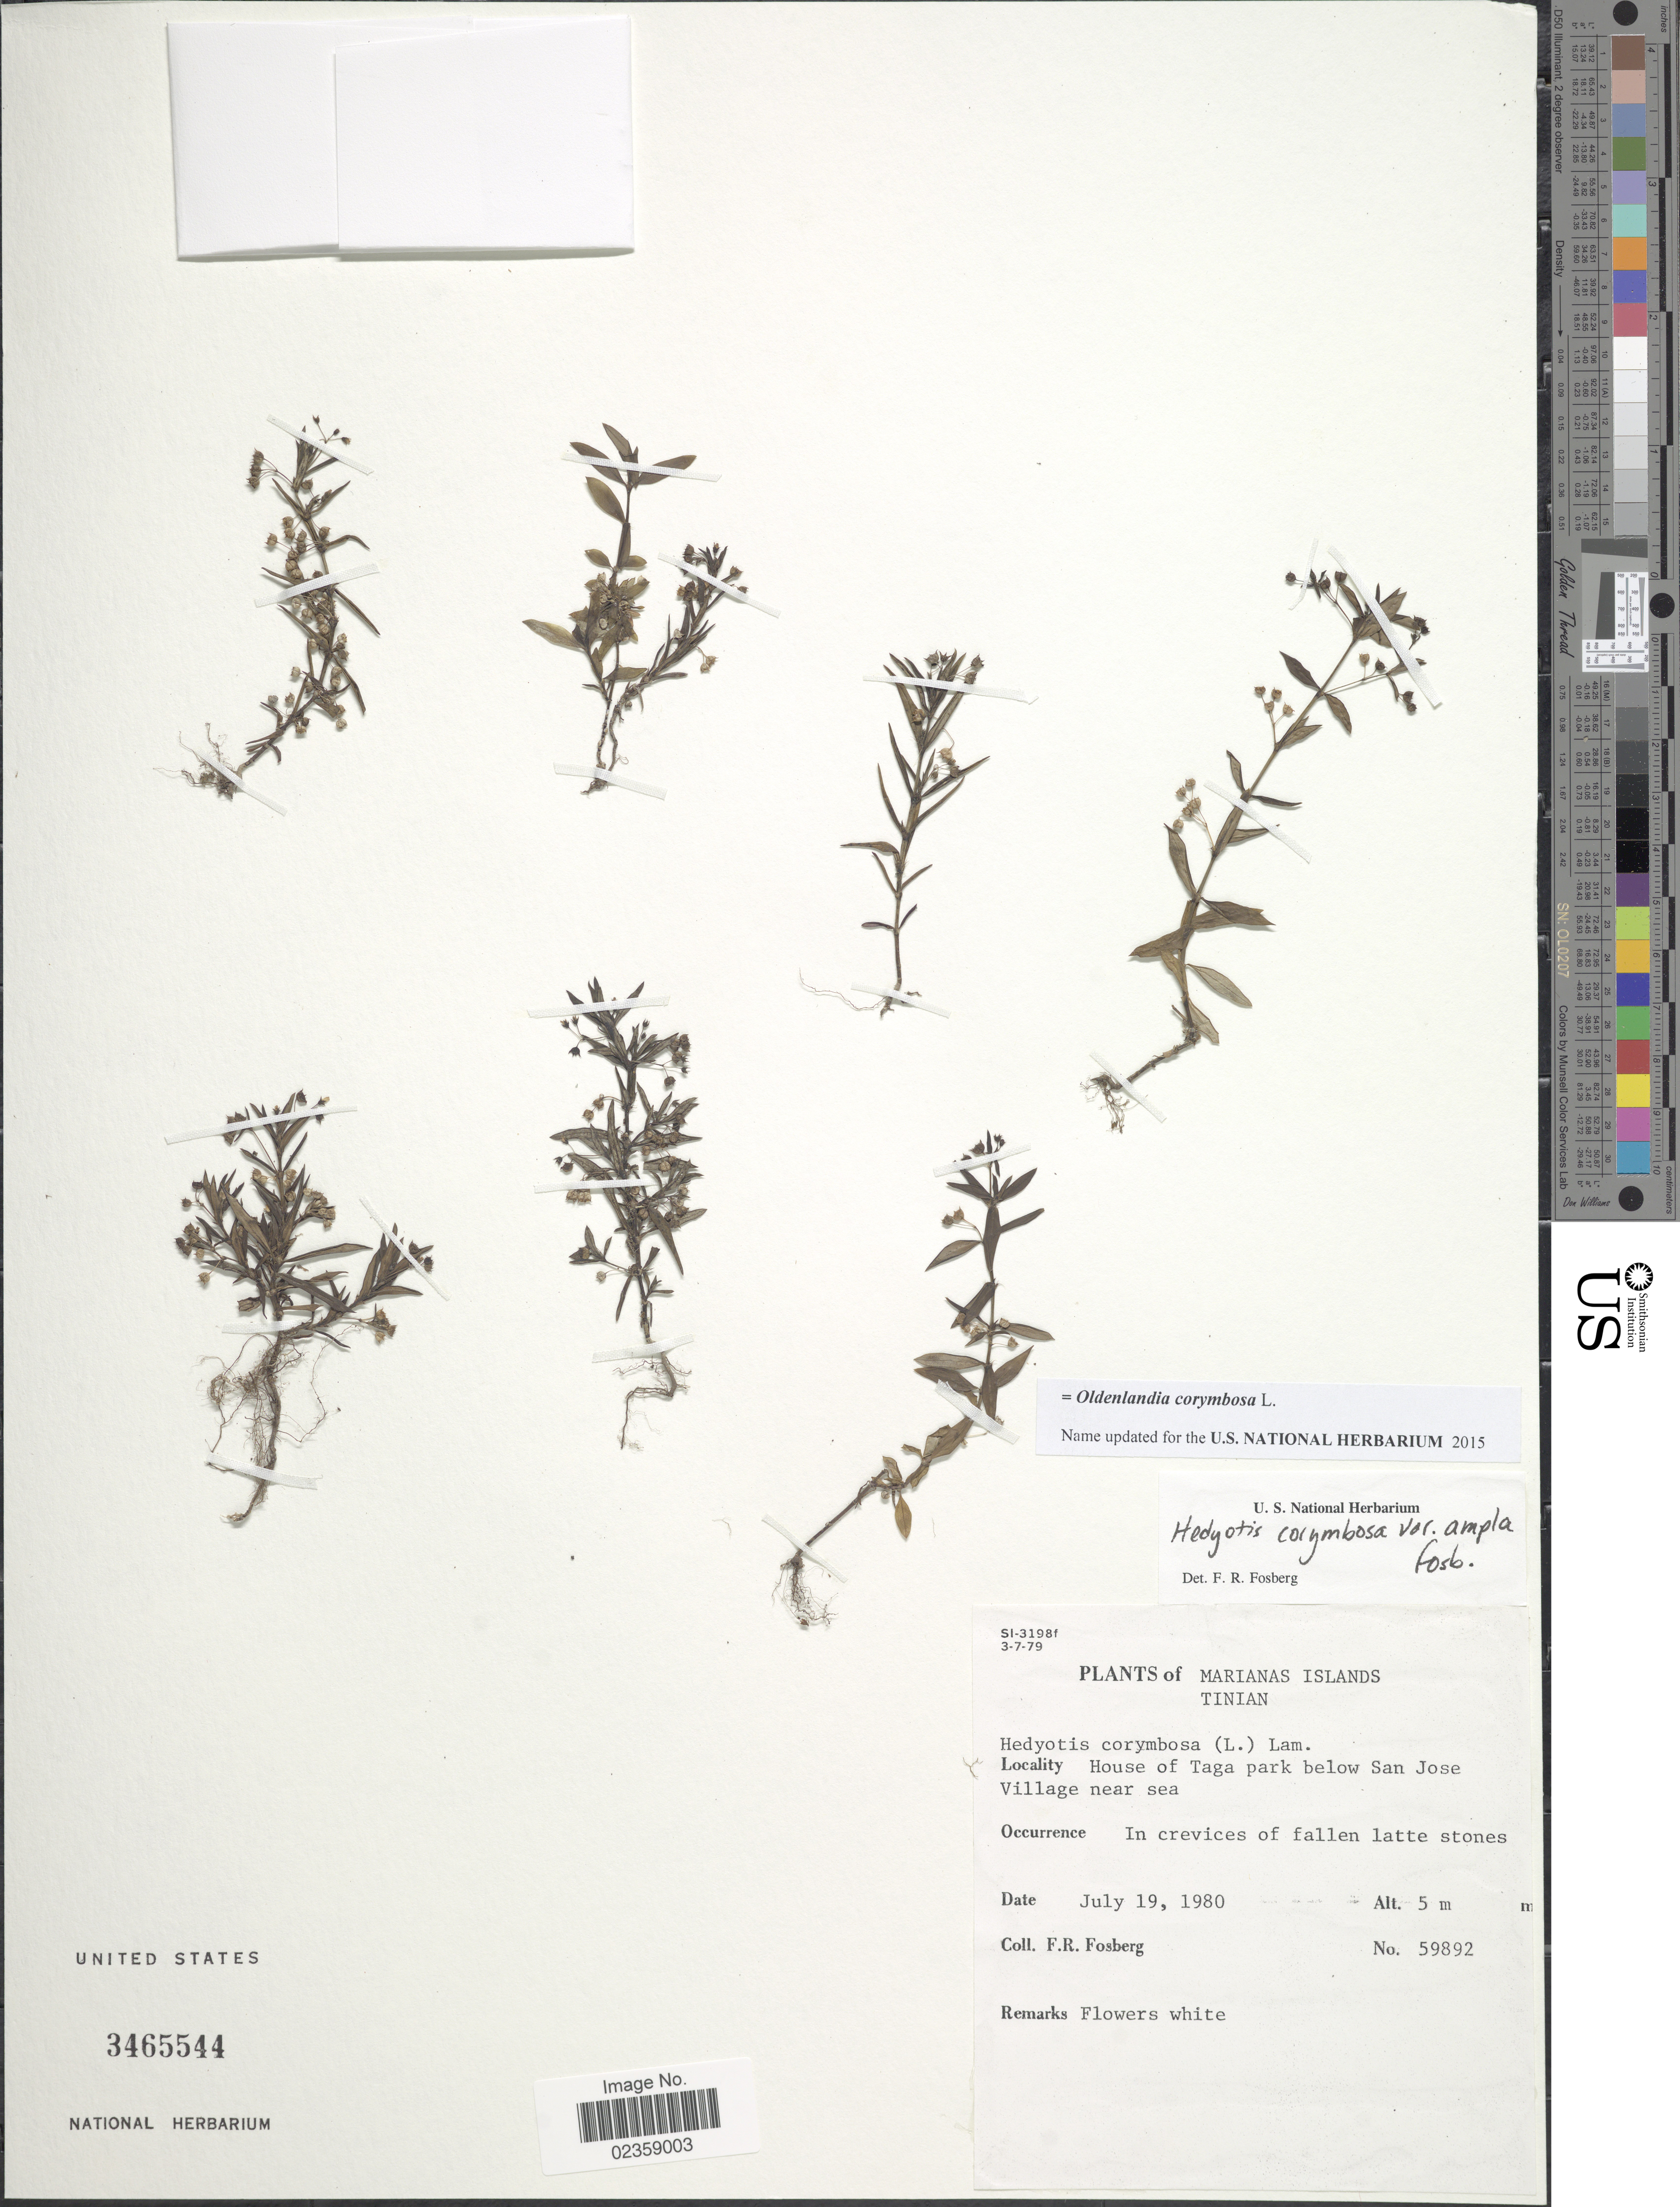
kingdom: Plantae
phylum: Tracheophyta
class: Magnoliopsida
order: Gentianales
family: Rubiaceae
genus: Oldenlandia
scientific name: Oldenlandia corymbosa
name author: L.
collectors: F. R. Fosberg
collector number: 59892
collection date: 1980-07-19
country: Northern Mariana Islands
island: Tinian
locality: Tinian. House of Taga park below San Jose Village near sea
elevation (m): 5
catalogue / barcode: US 3465544